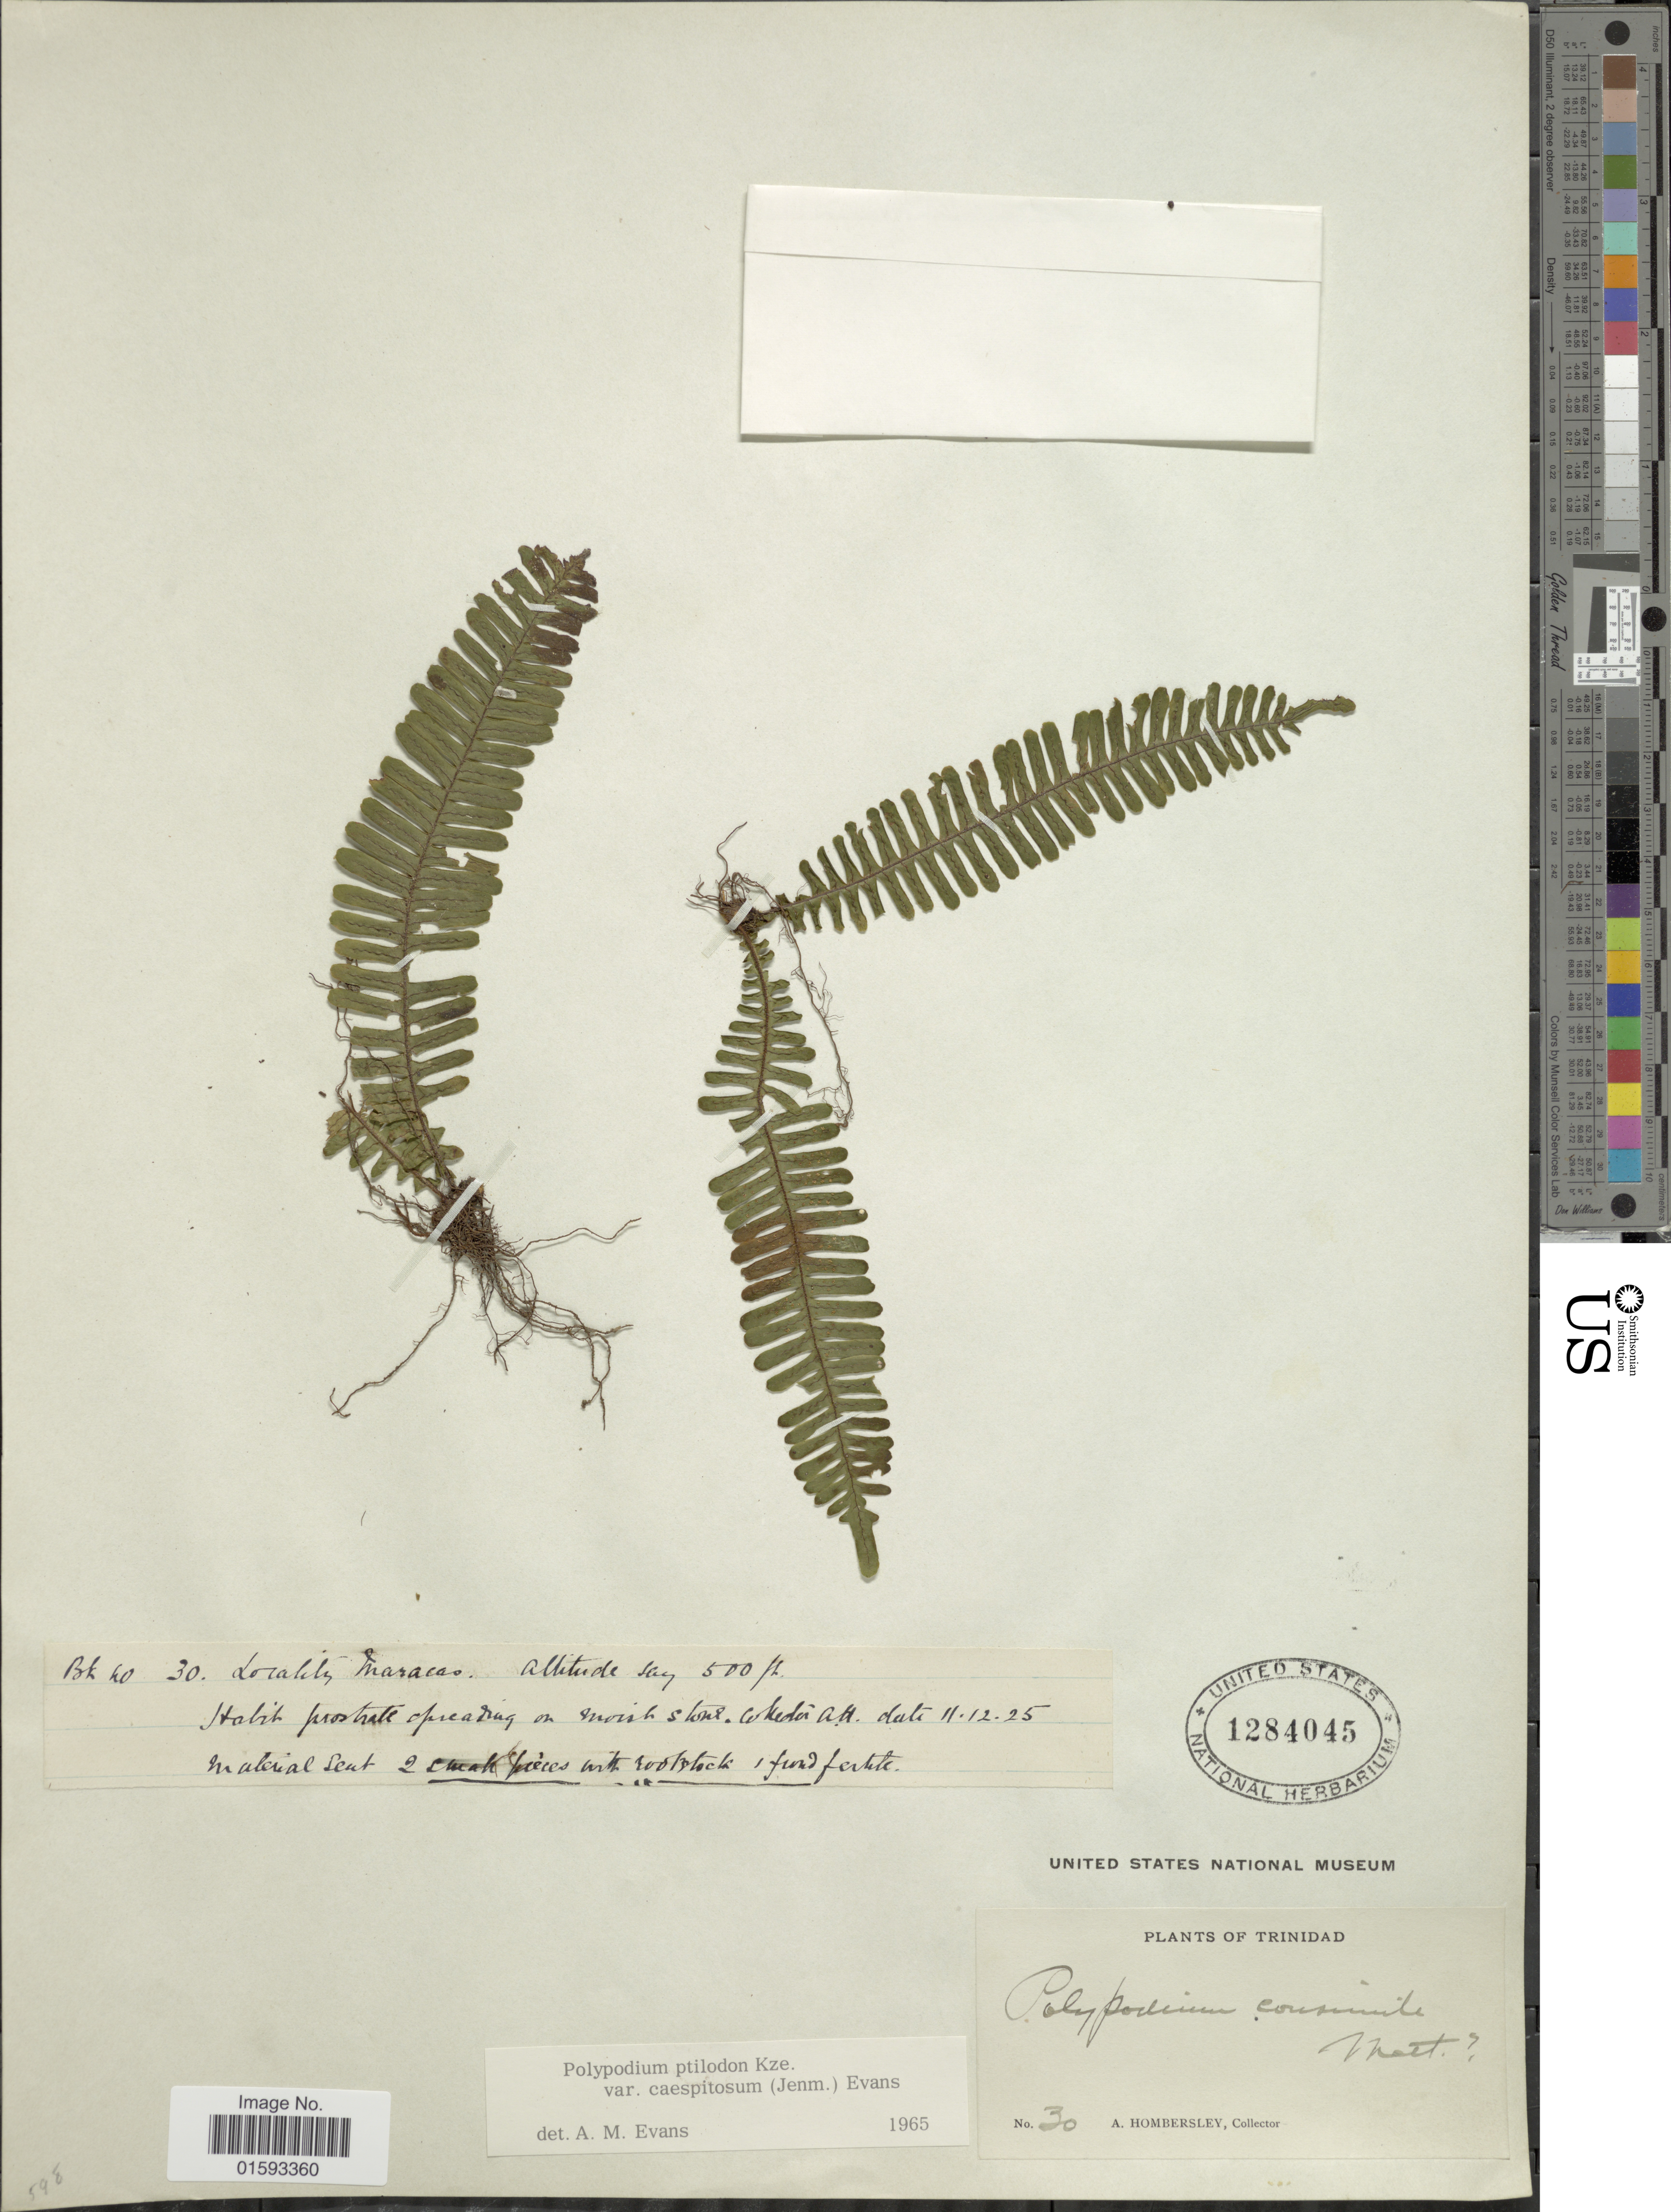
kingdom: Plantae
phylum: Tracheophyta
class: Polypodiopsida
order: Polypodiales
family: Polypodiaceae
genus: Pecluma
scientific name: Pecluma ptilodos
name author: (Kunze) Price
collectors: A. Hombersley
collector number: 30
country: Trinidad and Tobago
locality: Trinidad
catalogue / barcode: US 1284045